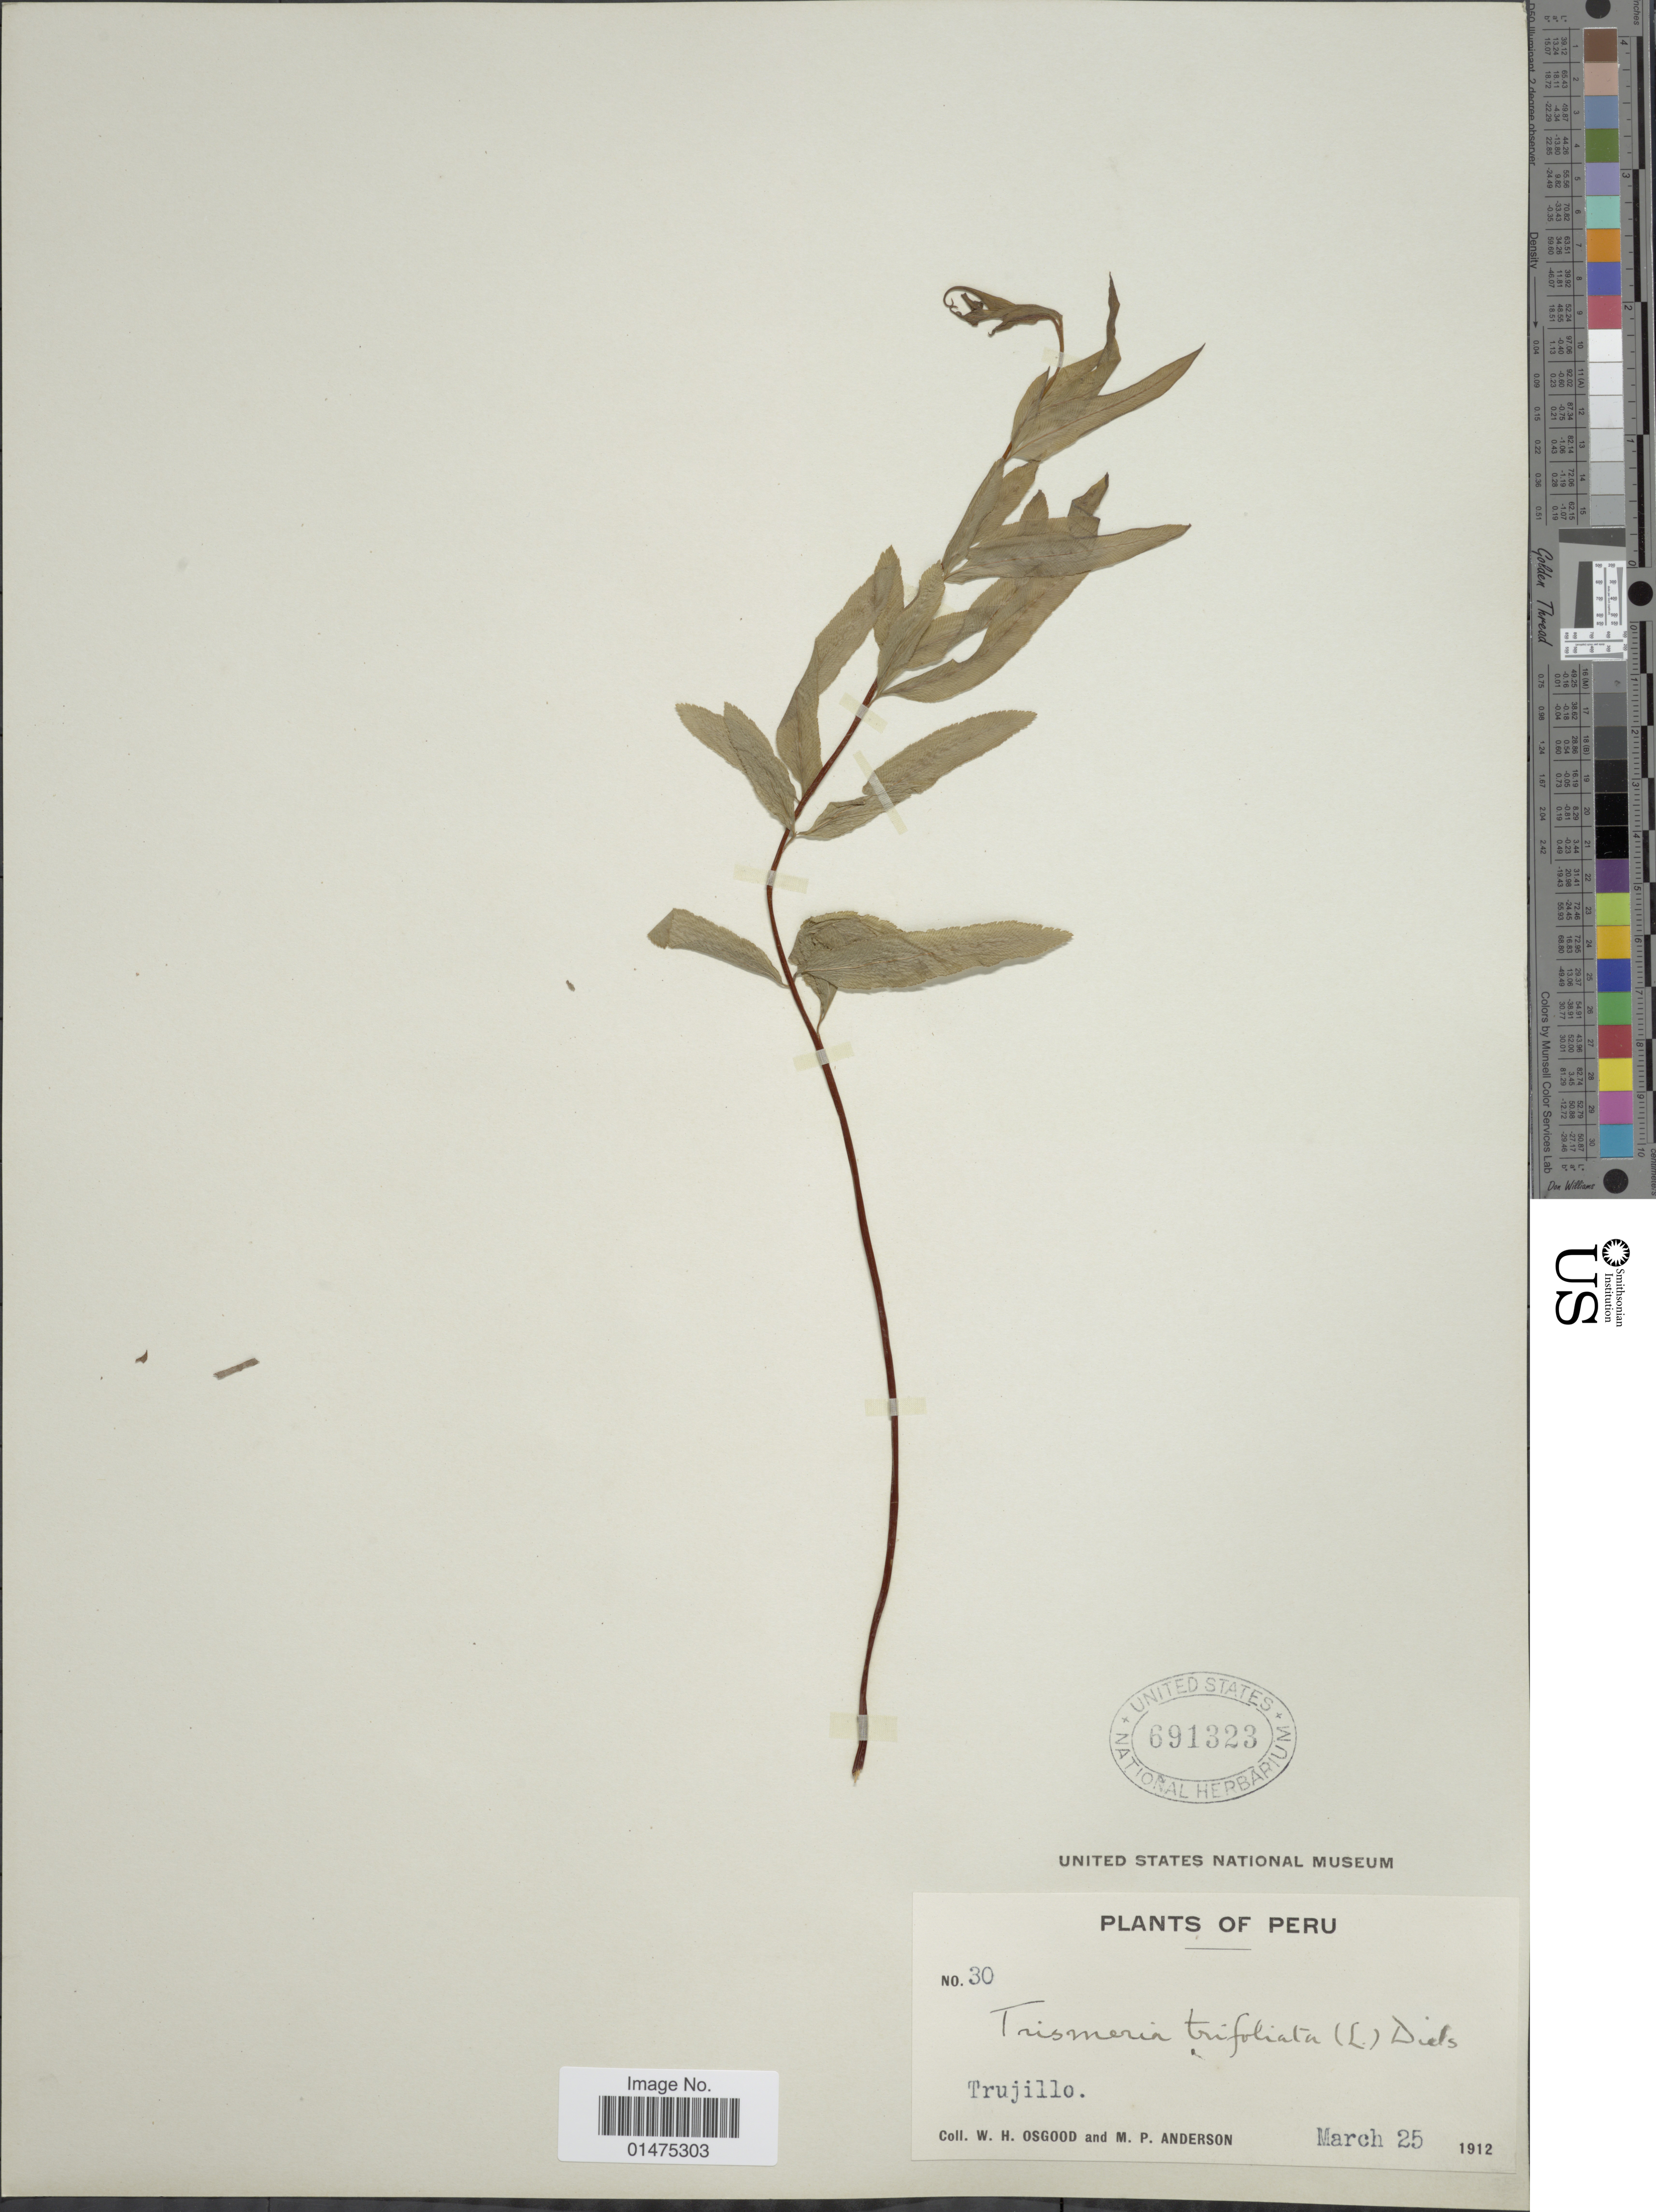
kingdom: Plantae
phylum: Tracheophyta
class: Polypodiopsida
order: Polypodiales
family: Pteridaceae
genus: Pityrogramma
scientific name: Pityrogramma trifoliata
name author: (L.) R.M. Tryon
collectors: W. Osgood & M. Anderson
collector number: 30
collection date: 1912-03-25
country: Peru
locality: Trujillo, Peru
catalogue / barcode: US 691323